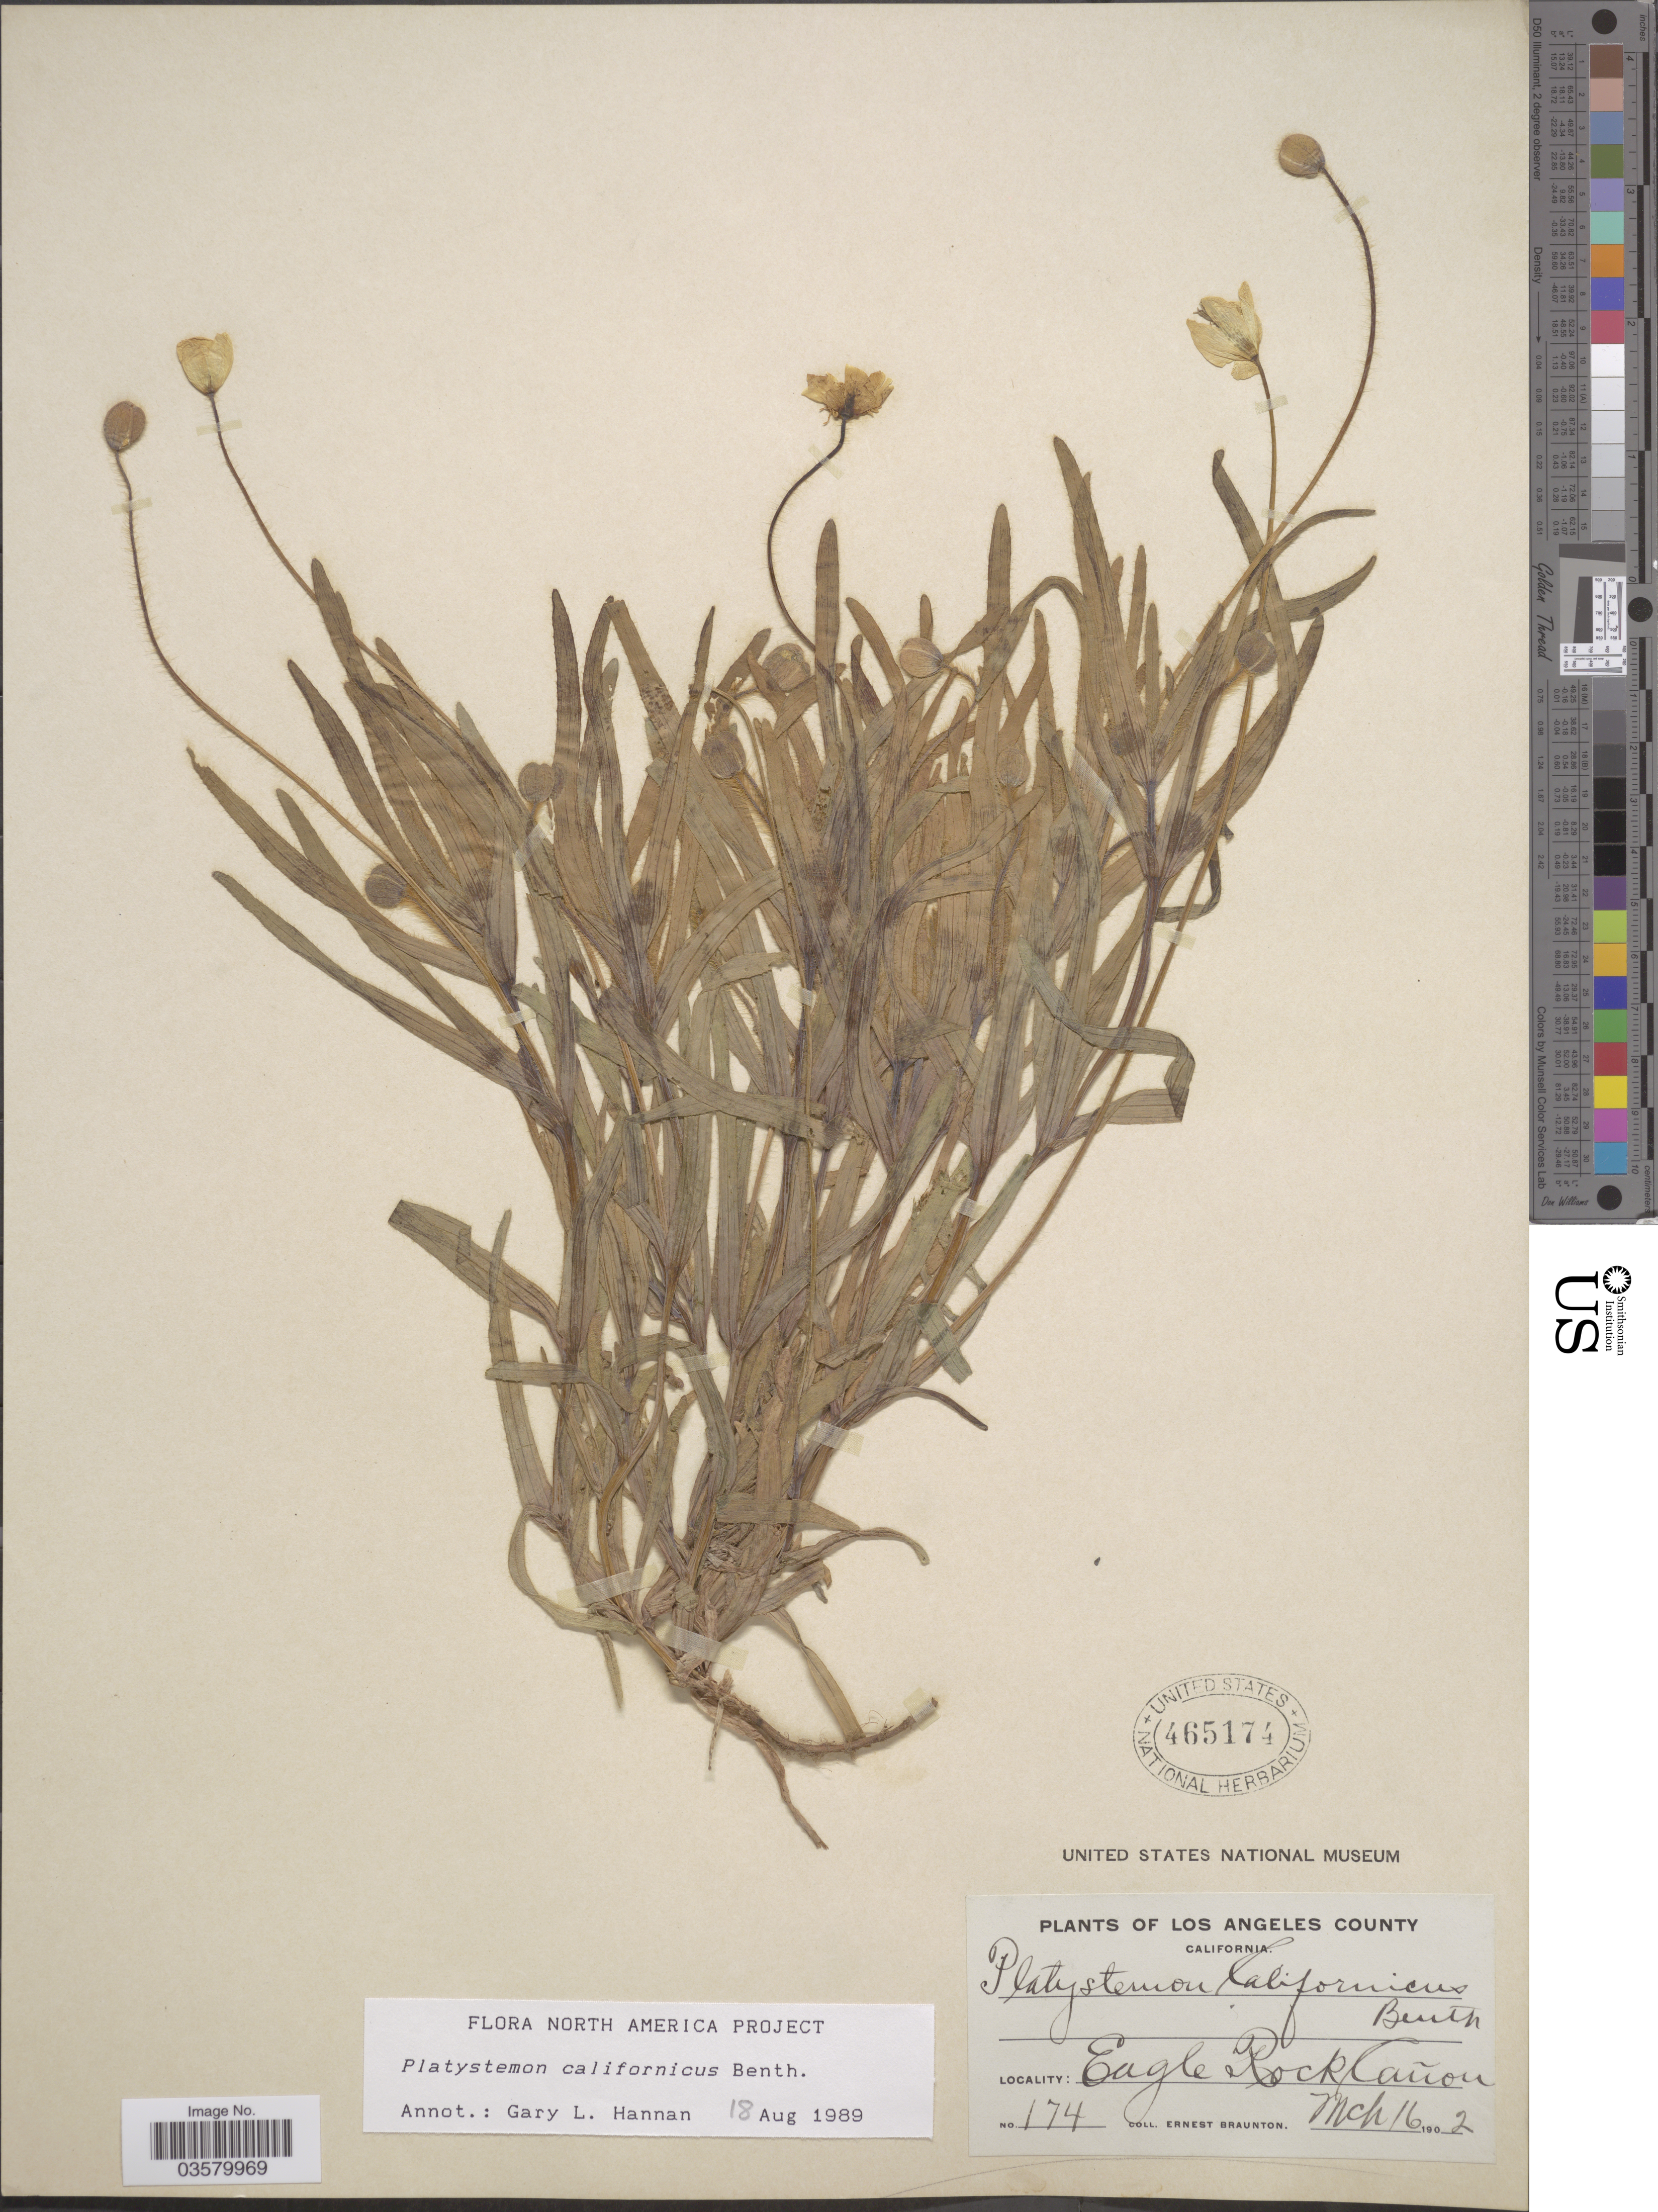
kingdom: Plantae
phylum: Tracheophyta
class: Magnoliopsida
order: Ranunculales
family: Papaveraceae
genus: Platystemon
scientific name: Platystemon californicus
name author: Benth.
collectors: E. Braunton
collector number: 174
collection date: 1902-03-16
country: United States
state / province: California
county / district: Los Angeles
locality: Los Angeles County. Eagle Rock Cañon.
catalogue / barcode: US 465174